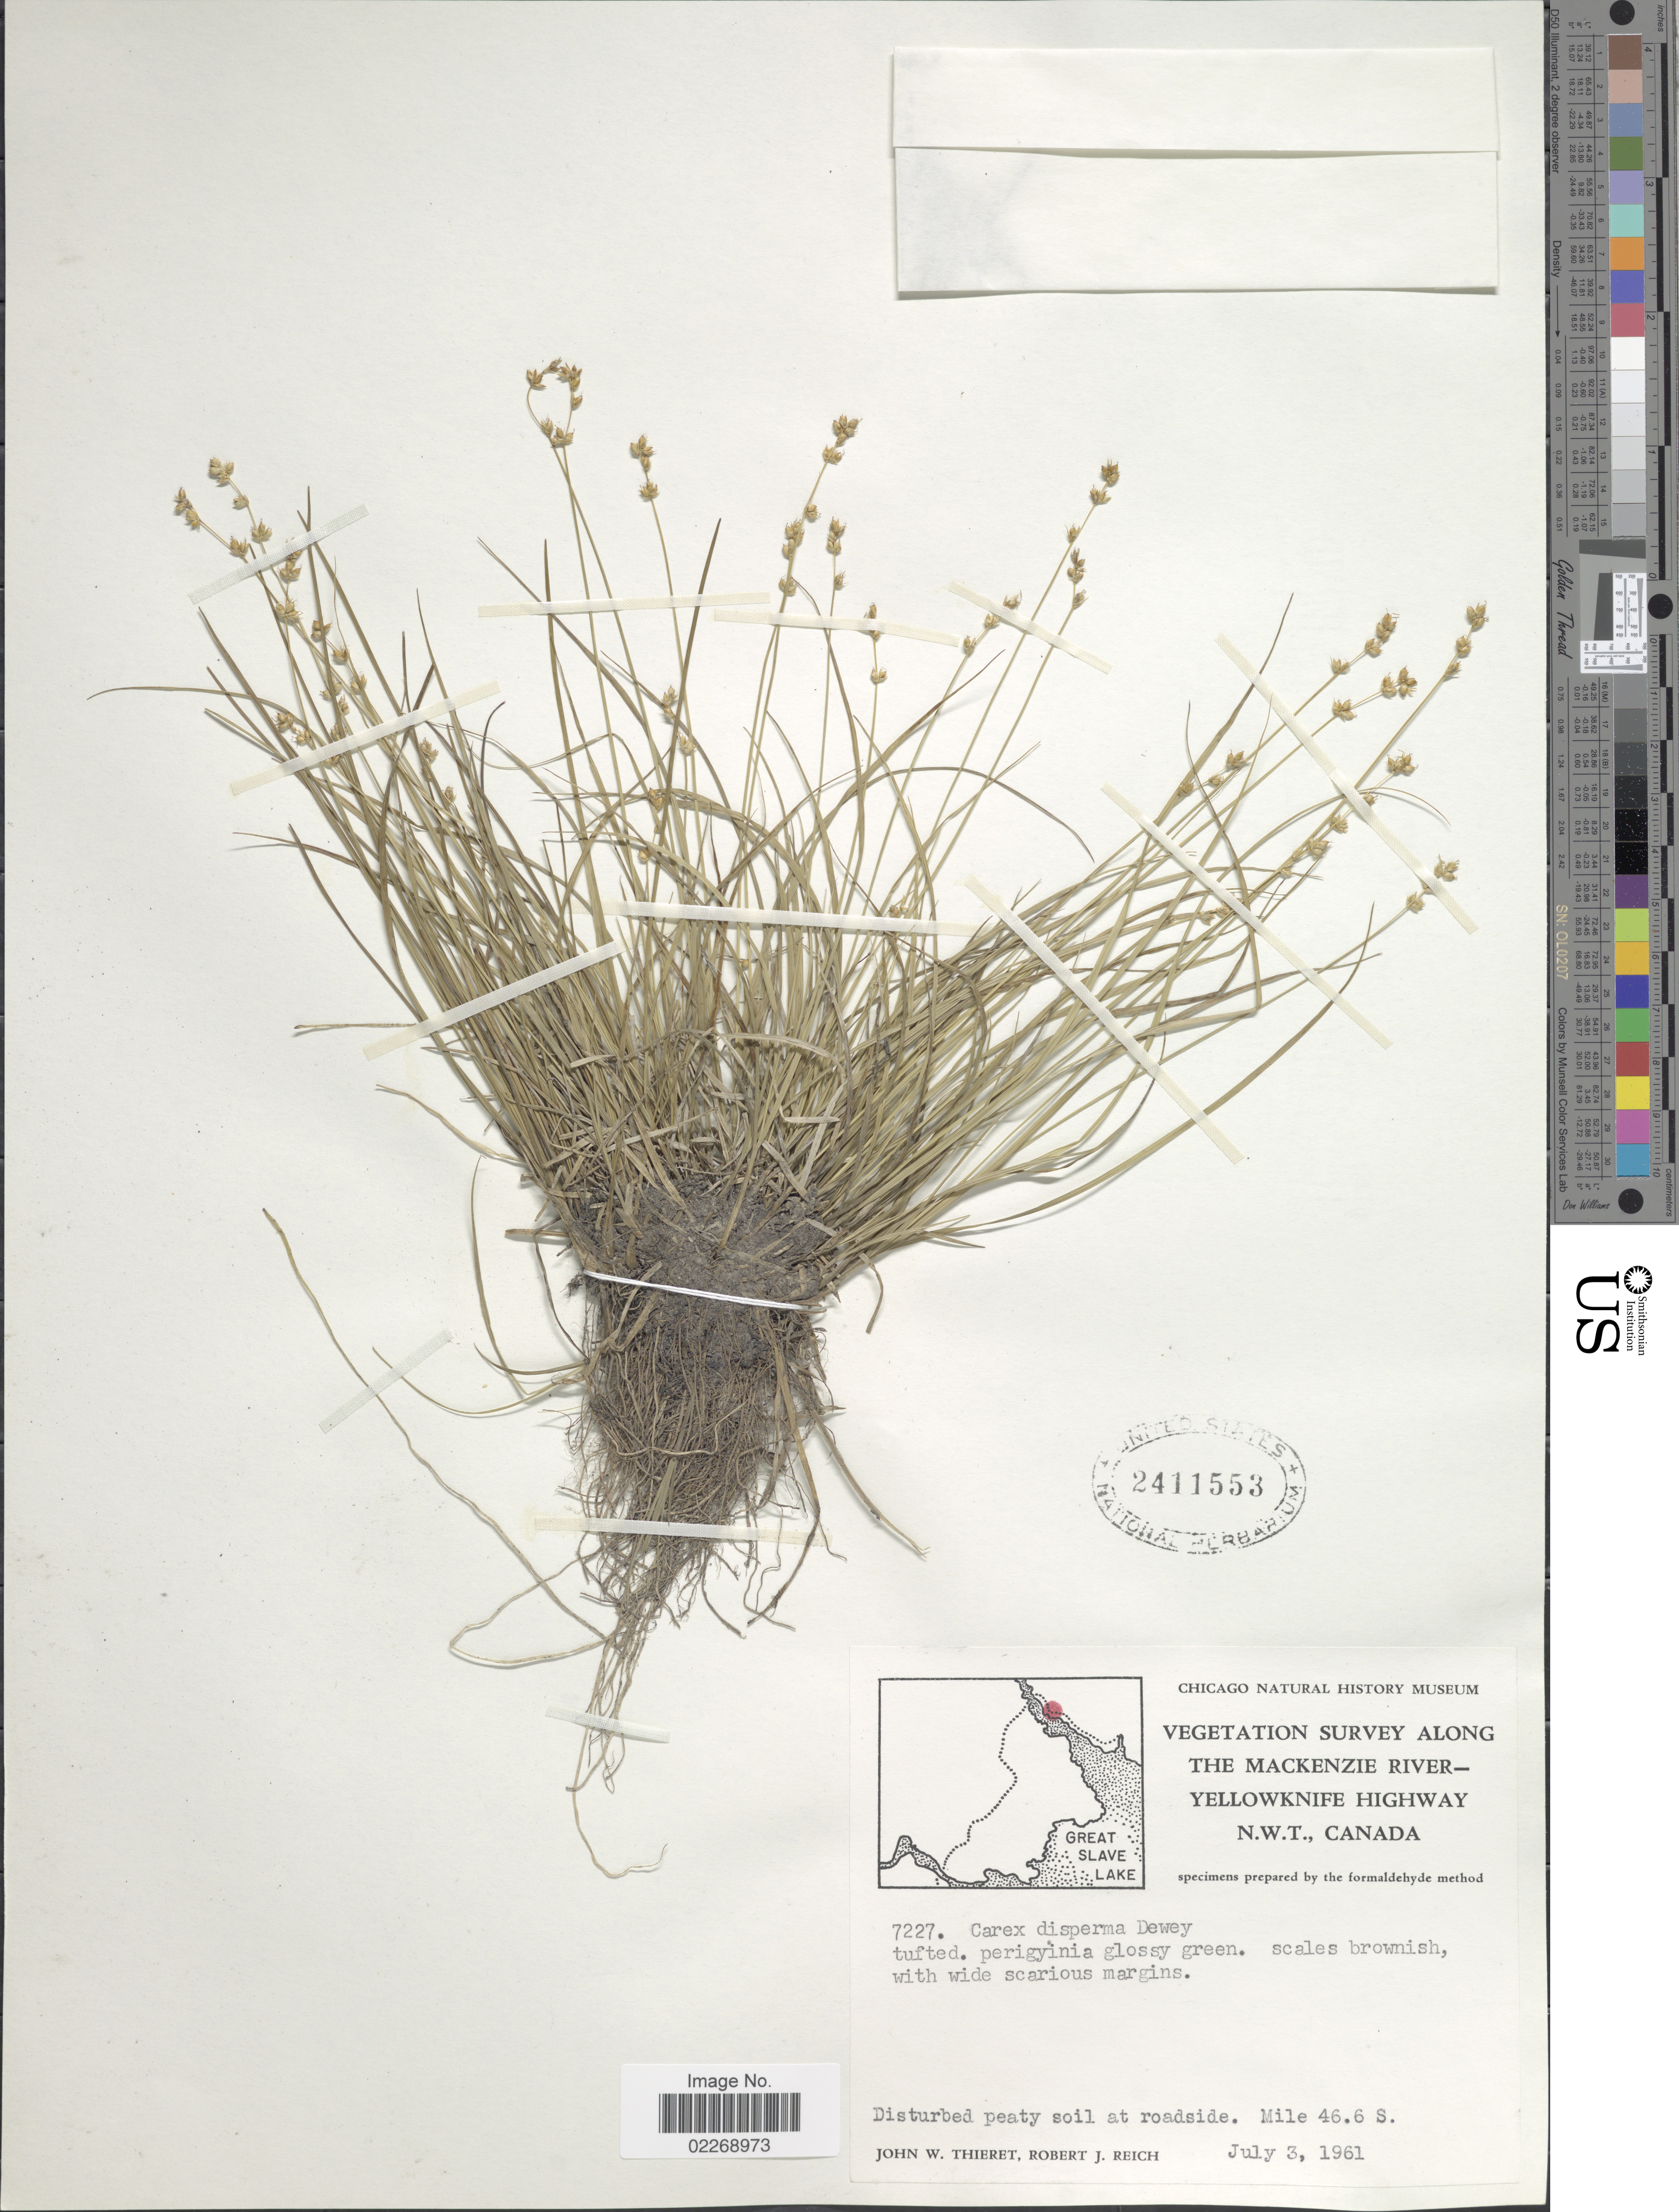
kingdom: Plantae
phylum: Tracheophyta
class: Liliopsida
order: Poales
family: Cyperaceae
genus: Carex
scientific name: Carex disperma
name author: Dewey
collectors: J. W. Thieret & R. Reich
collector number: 7227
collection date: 1961-07-03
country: Canada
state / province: Northwest Territories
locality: Vegetation Survey Along The Mackenzie River-Yellowknife Highway, Disturbed peaty soil at roadside. Mile 46.6 S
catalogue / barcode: US 2411553